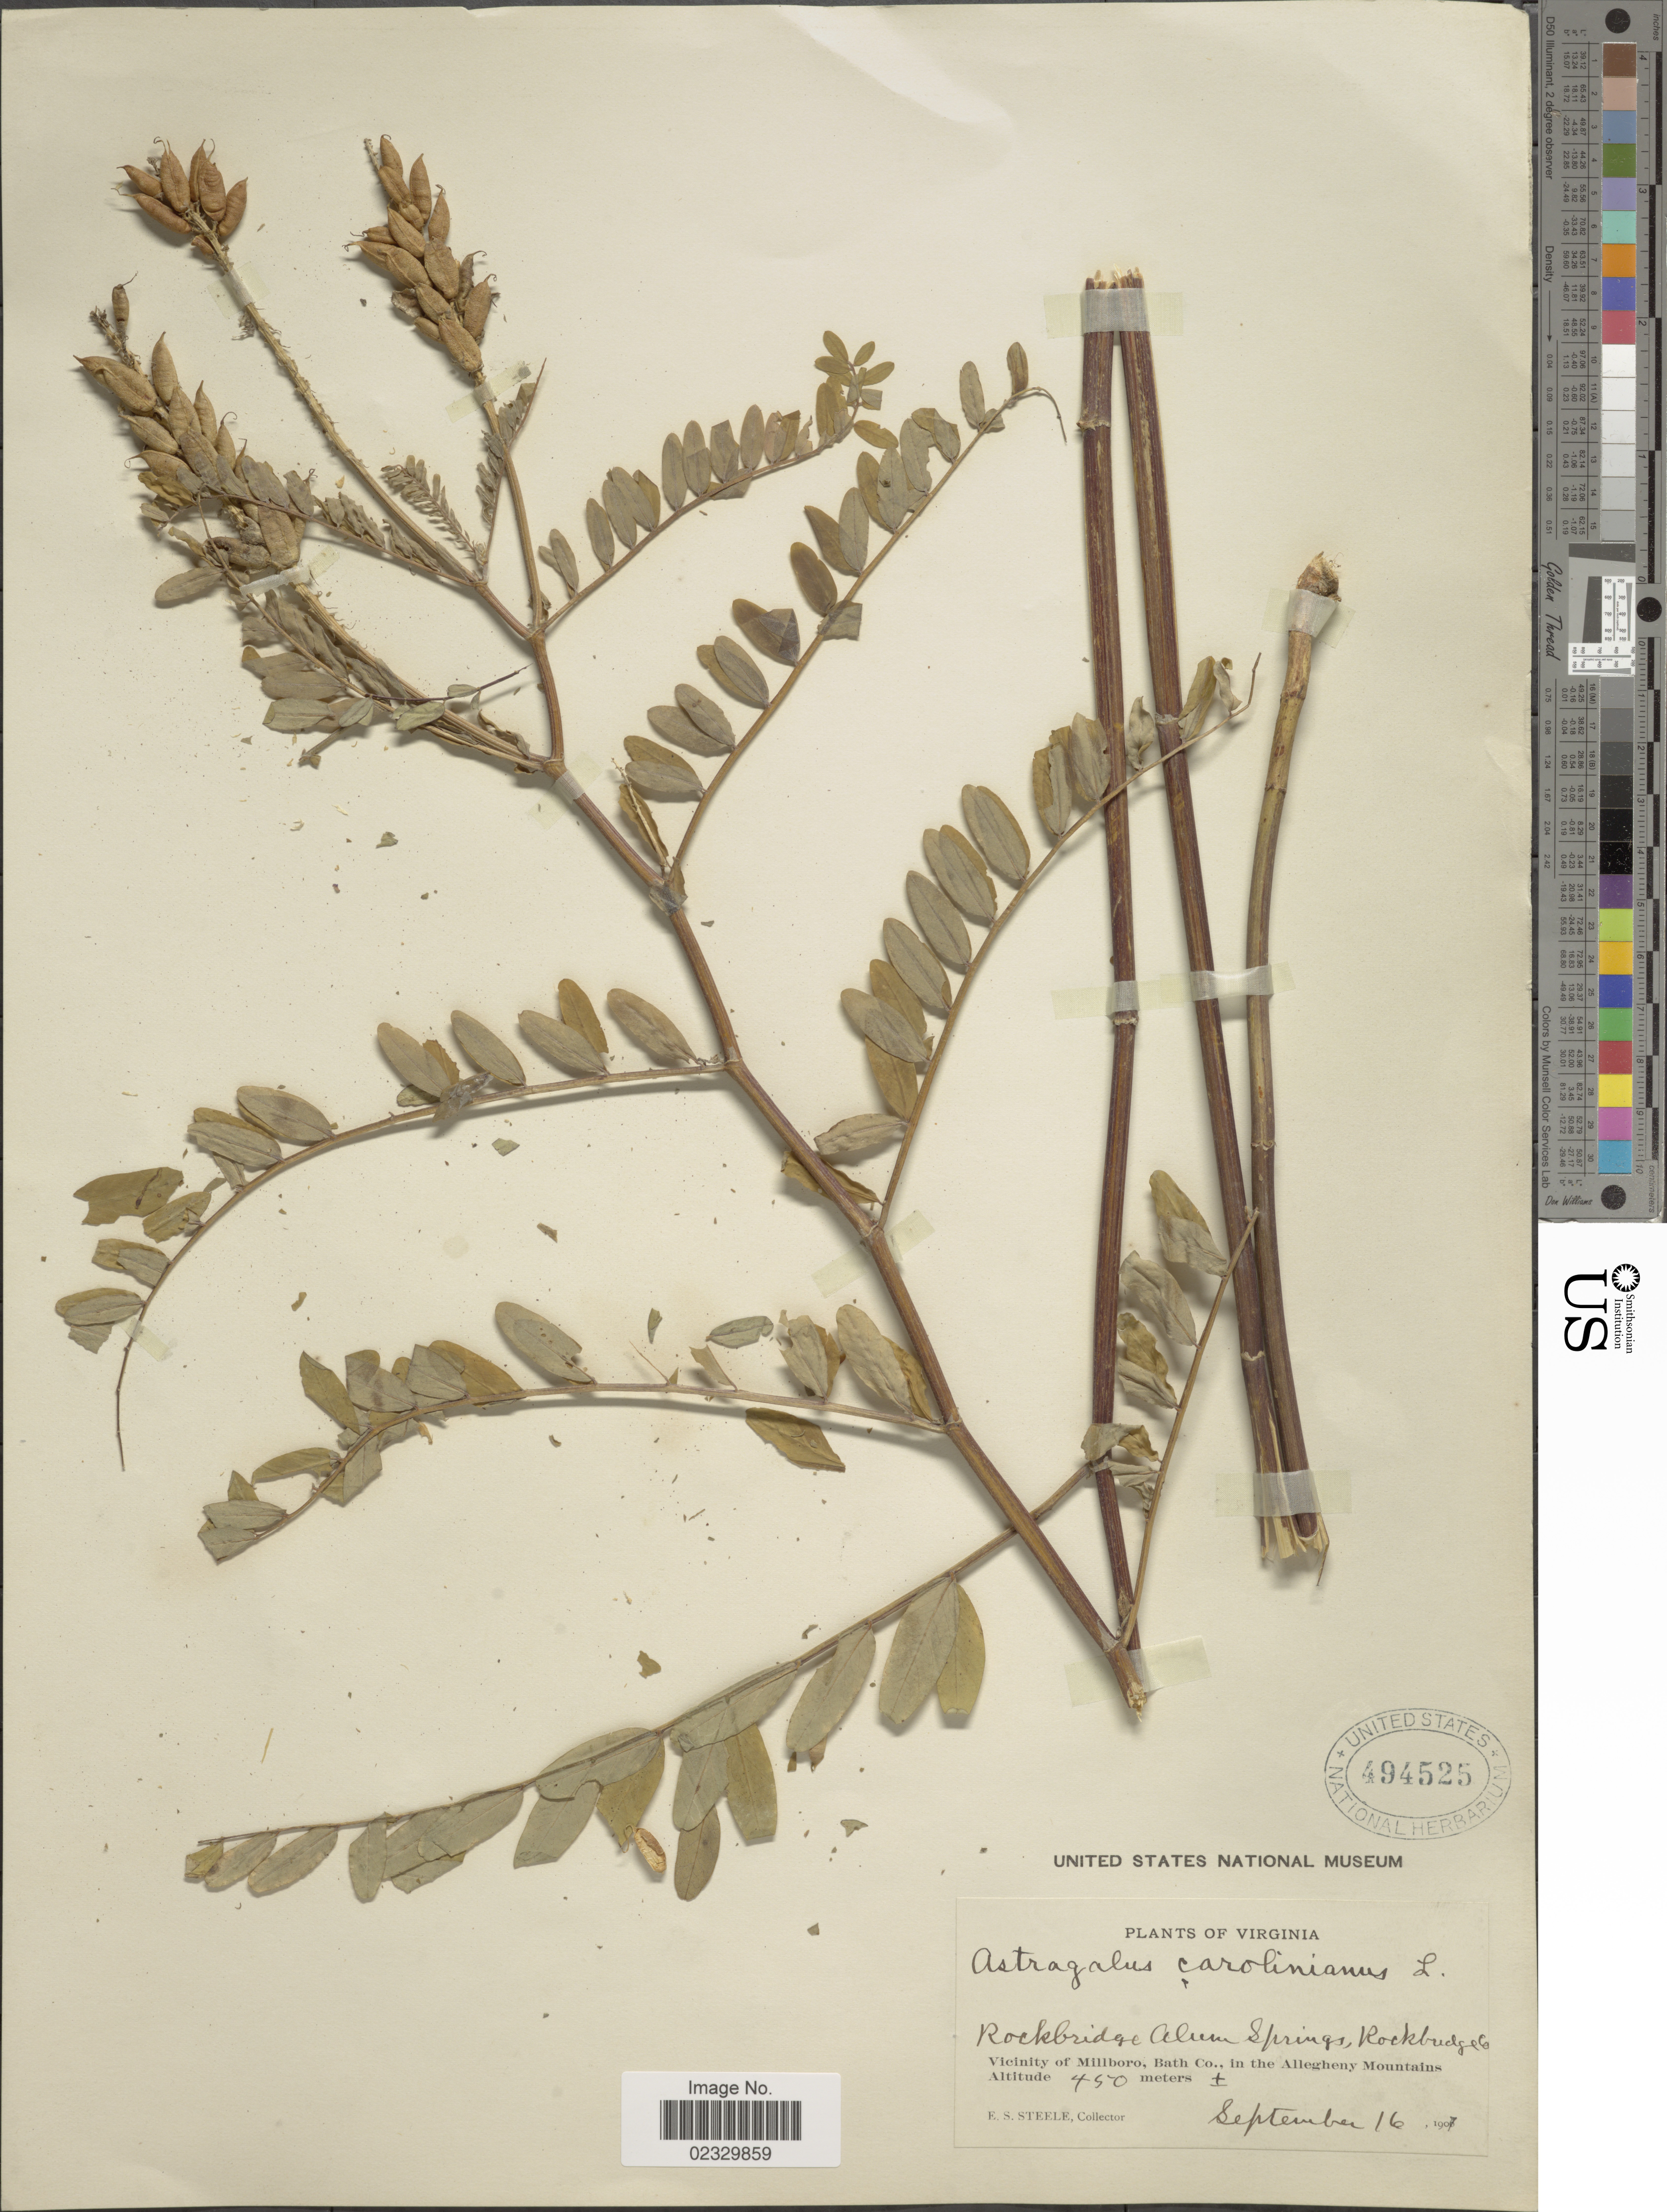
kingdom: Plantae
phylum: Tracheophyta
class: Magnoliopsida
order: Fabales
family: Fabaceae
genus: Astragalus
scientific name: Astragalus canadensis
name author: L.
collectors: E. Steele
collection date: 1907-09-16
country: United States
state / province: Virginia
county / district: Bath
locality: Rickbrigde Alum Springs, Rockbridge Co. Vicinity of Millboro, Bath Co., in the Allegheny Mountains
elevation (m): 450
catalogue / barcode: US 494525